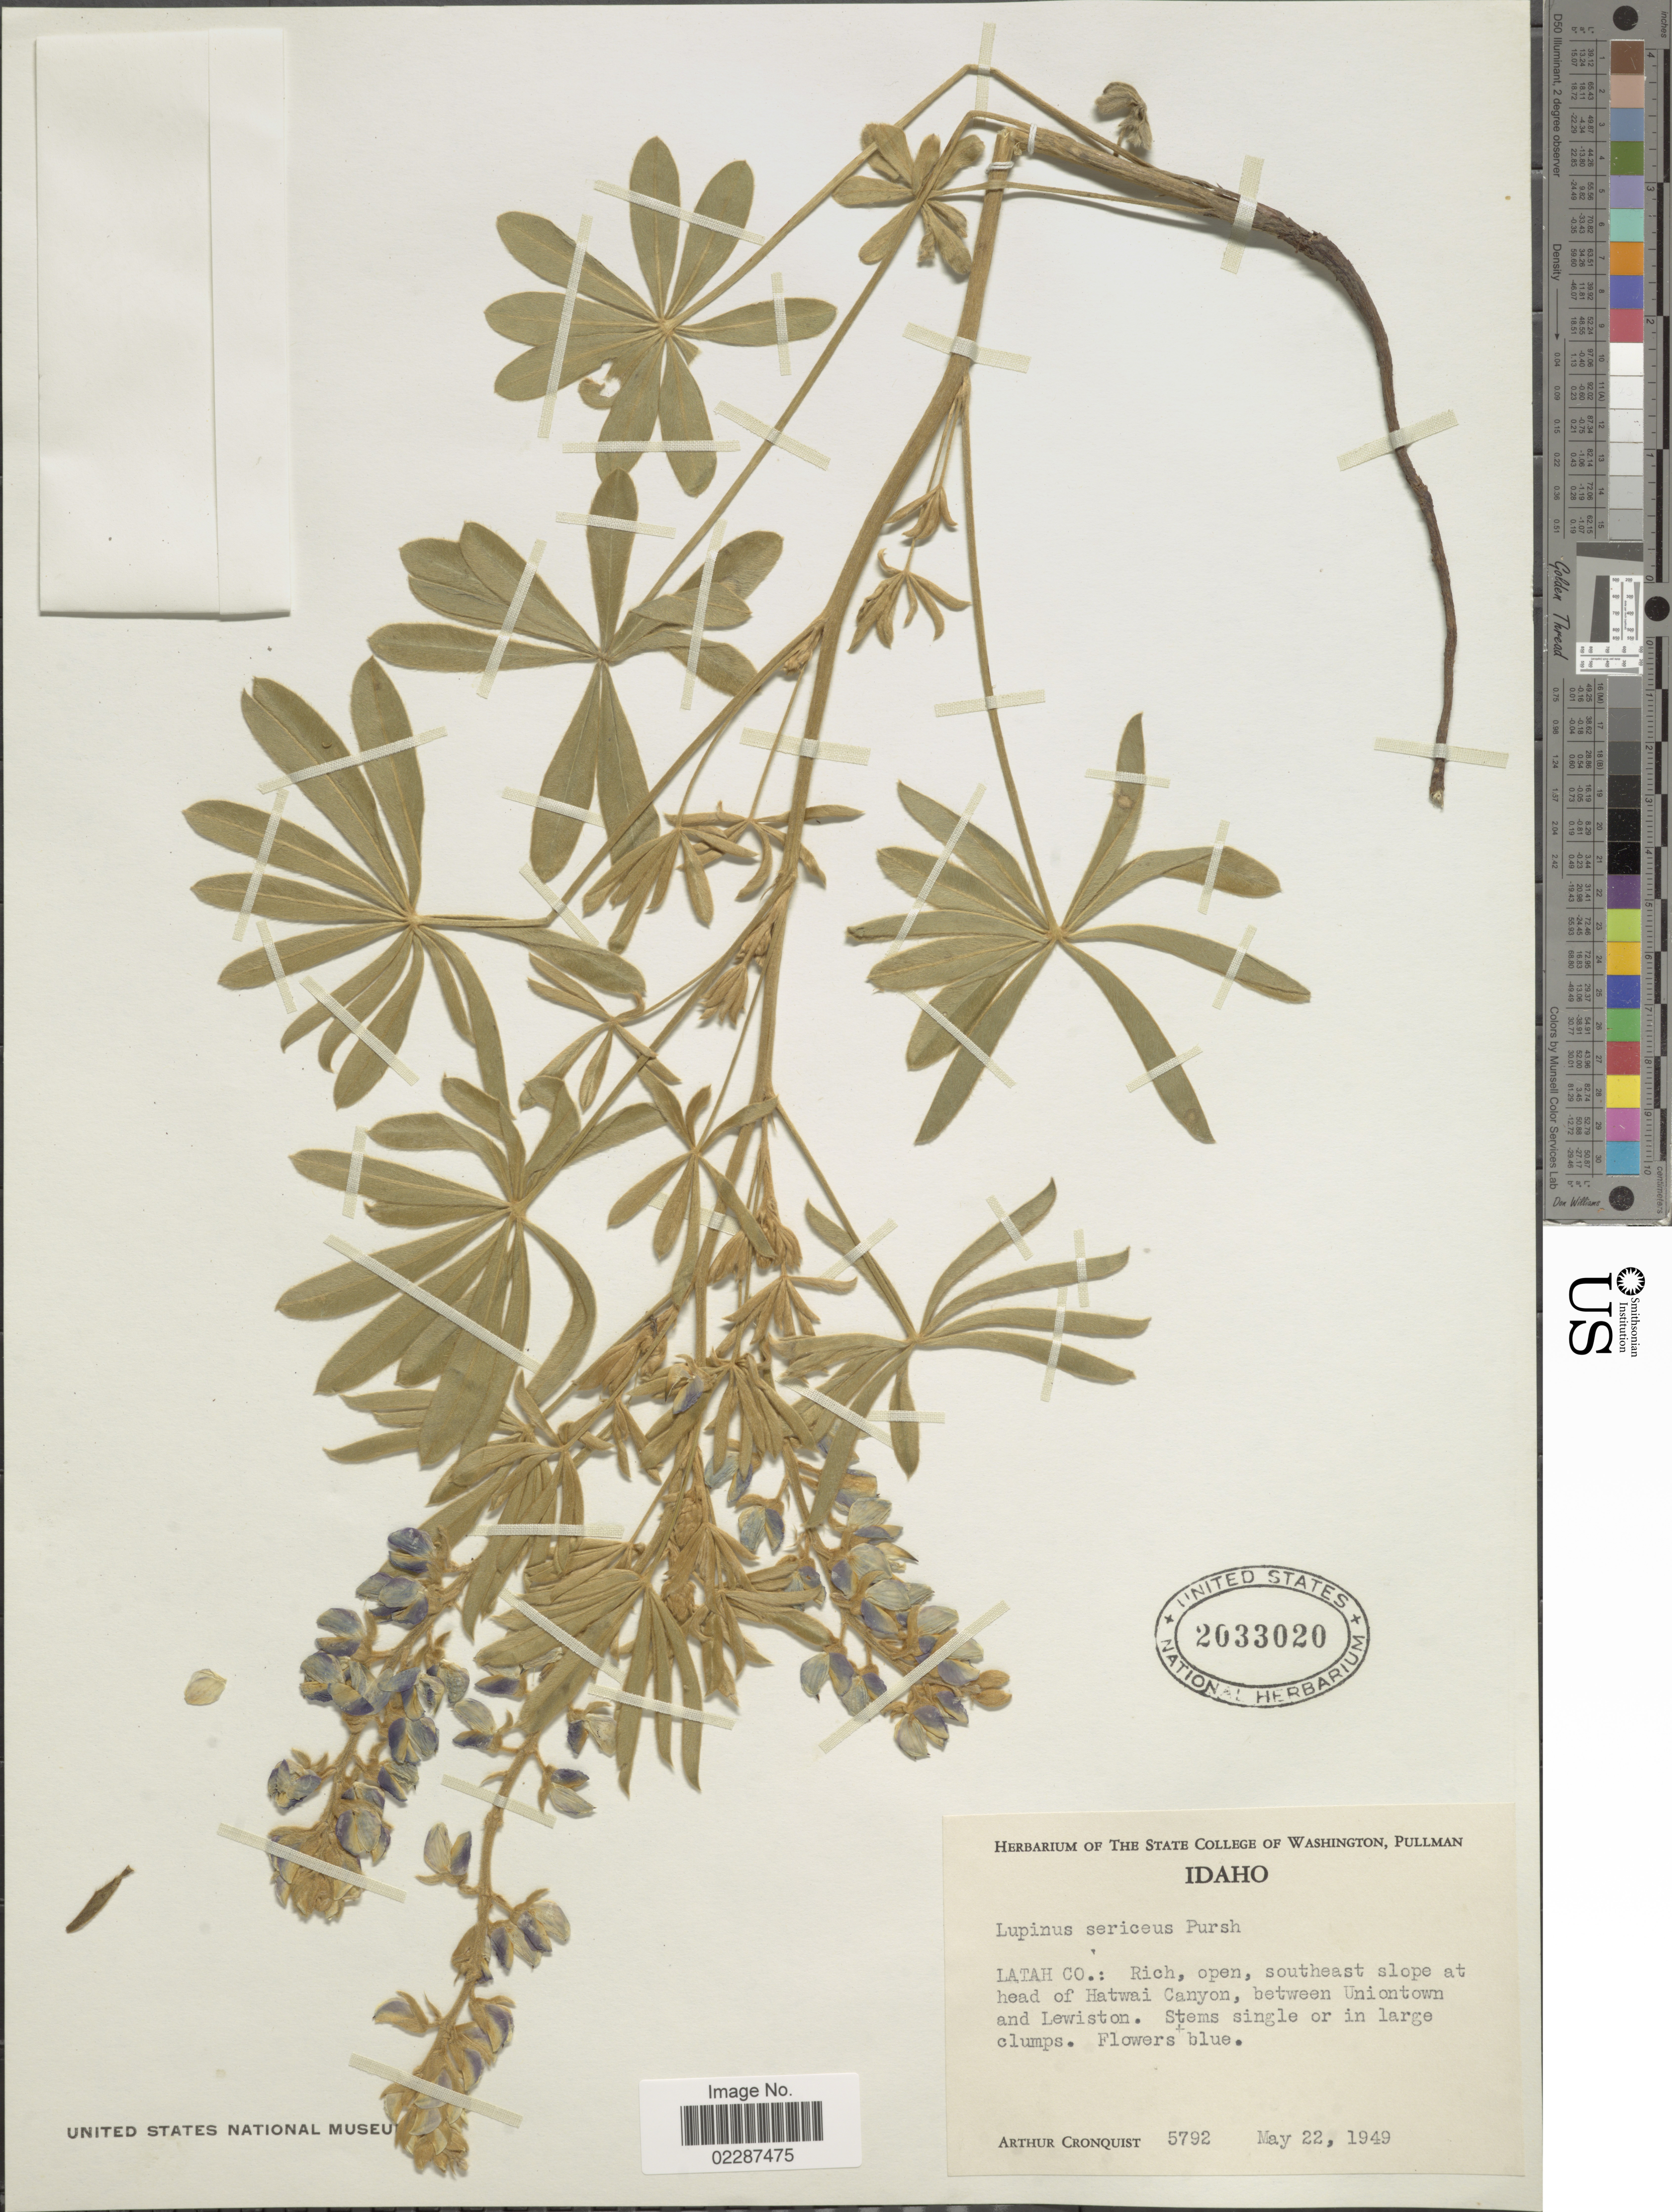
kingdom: Plantae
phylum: Tracheophyta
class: Magnoliopsida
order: Fabales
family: Fabaceae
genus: Lupinus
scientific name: Lupinus sericeus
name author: Pursh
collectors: A. J. Cronquist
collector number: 5792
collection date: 1949-05-22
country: United States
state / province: Idaho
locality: Latah Co.: Rich, open, southeast slope at head of Hatwai Canyon, between Uniontown and Lewiston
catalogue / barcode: US 2033020